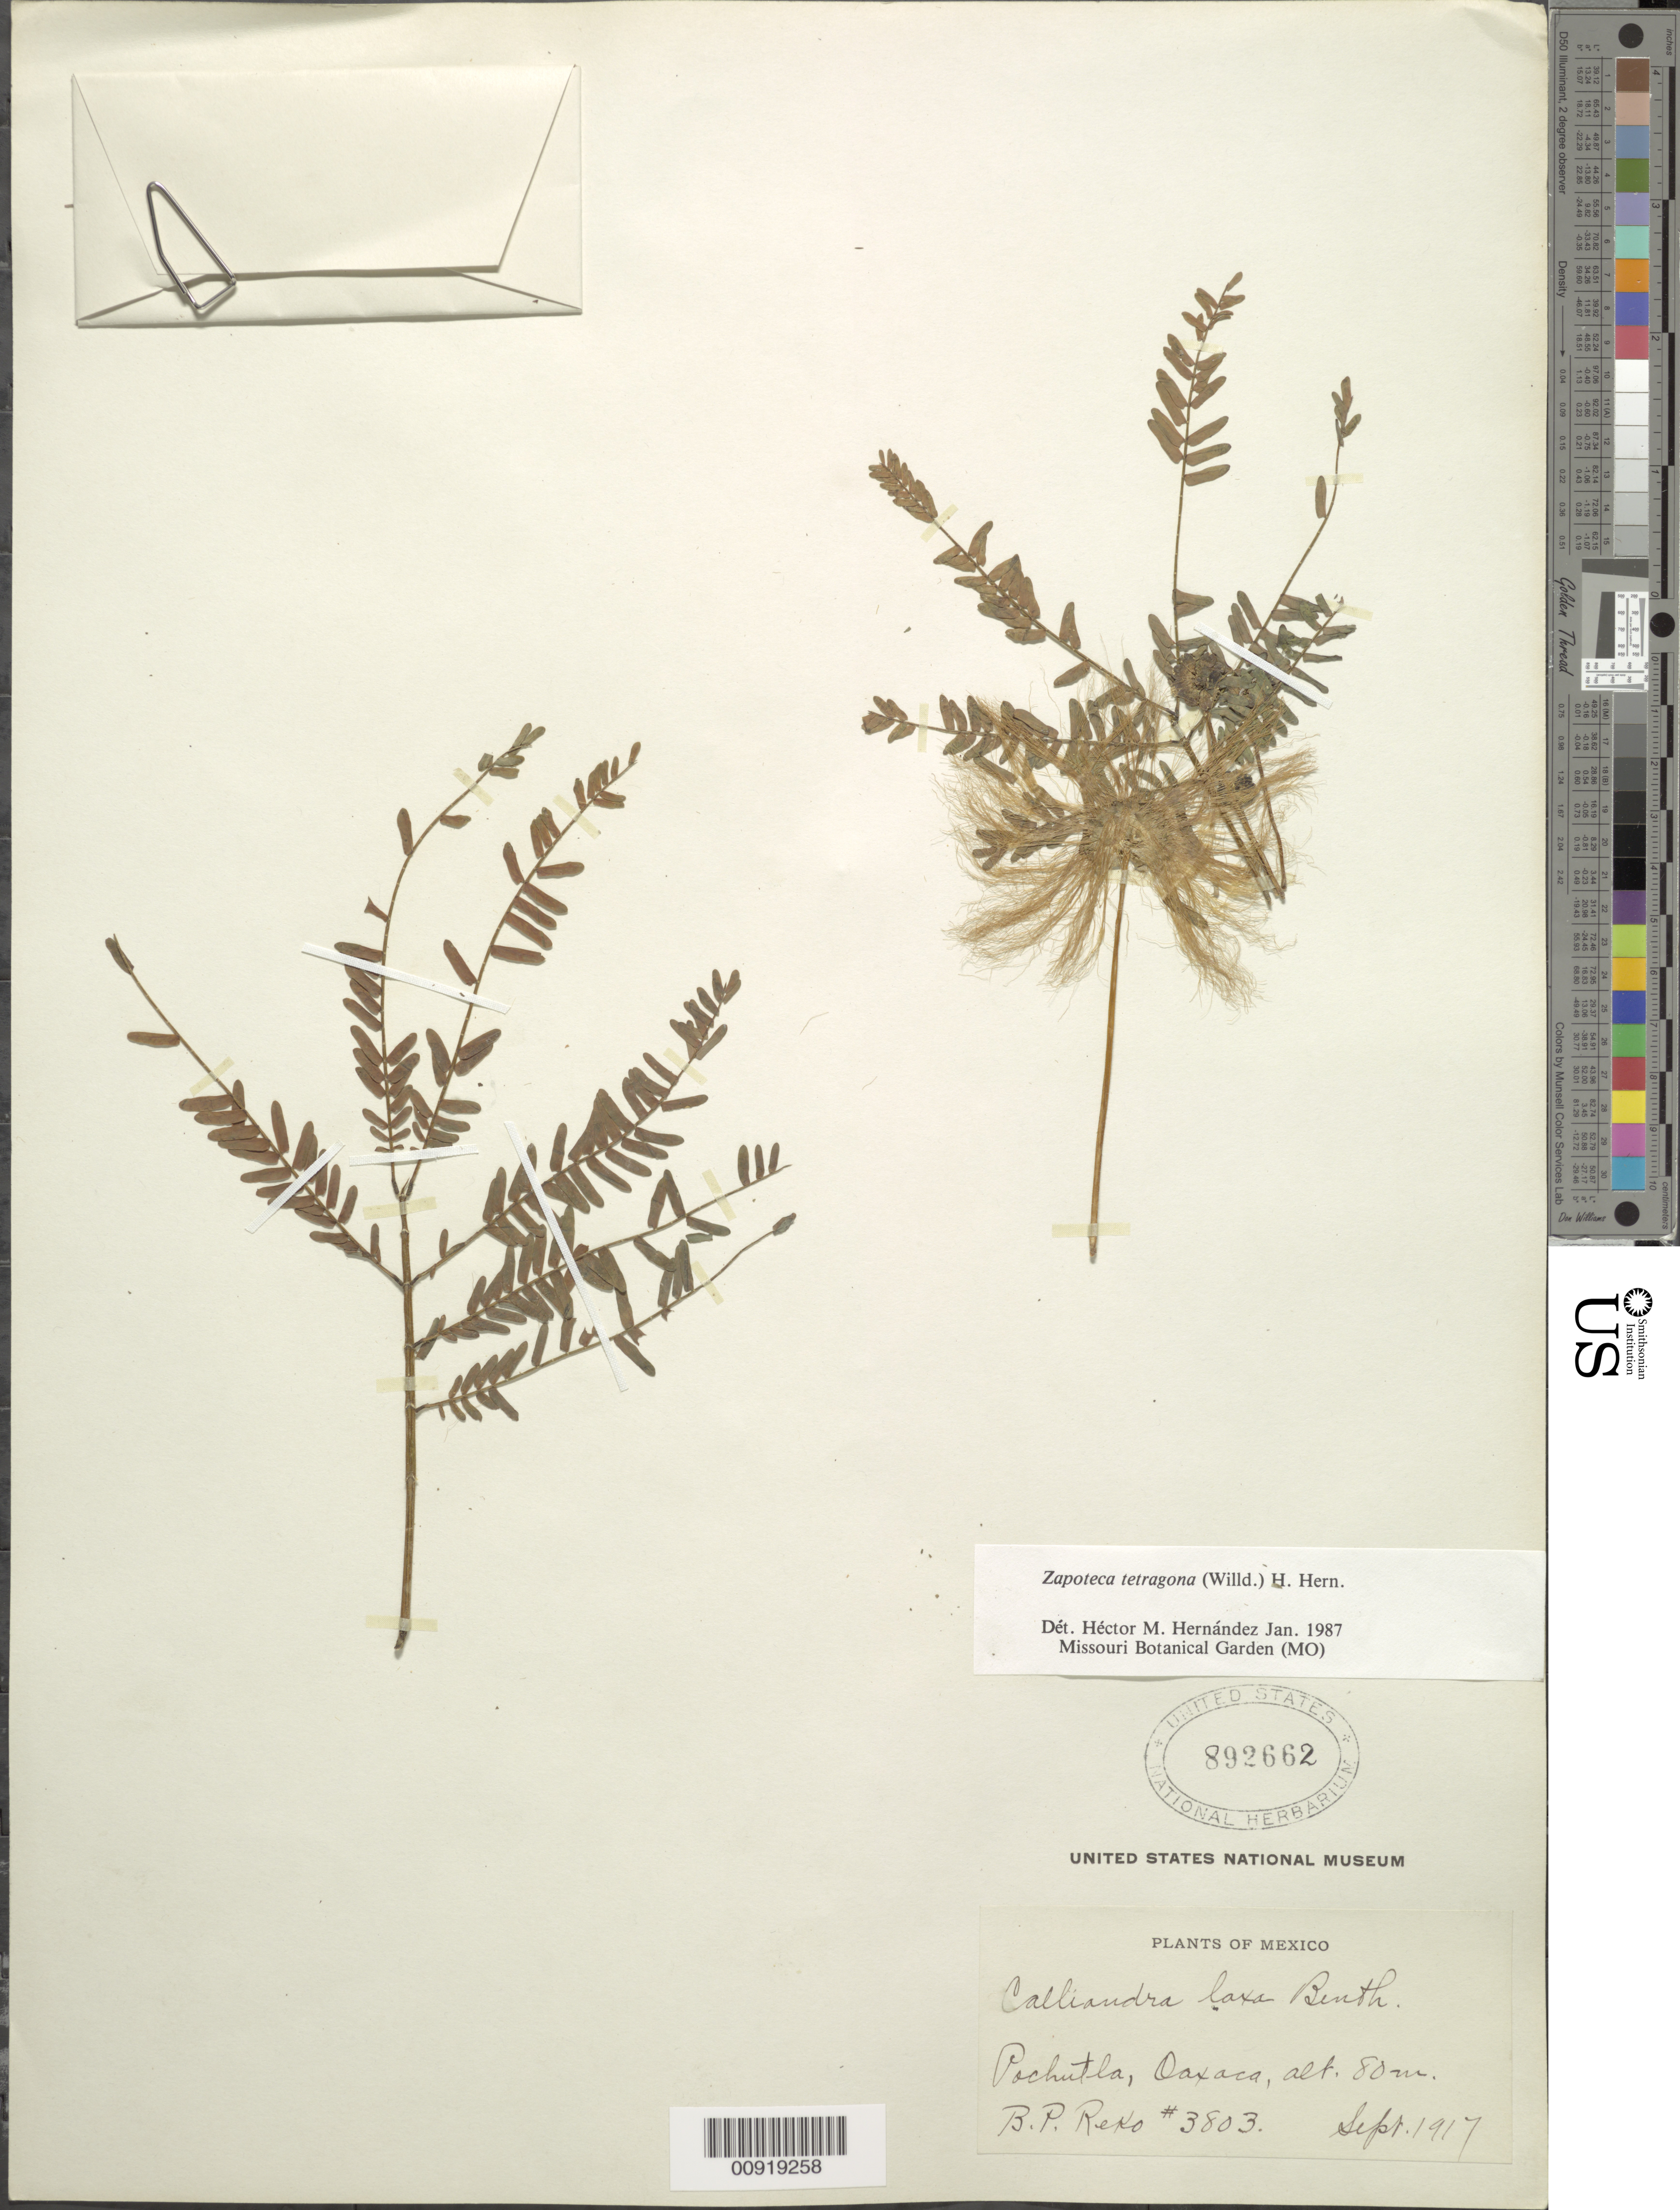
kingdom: Plantae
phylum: Tracheophyta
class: Magnoliopsida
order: Fabales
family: Fabaceae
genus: Zapoteca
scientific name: Zapoteca tetragona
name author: (Willd.) H.M. Hern.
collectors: B. P. Reko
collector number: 3803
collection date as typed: Sep 1917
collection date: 1917-09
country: Mexico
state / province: Oaxaca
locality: Pochutla, Oaxaca.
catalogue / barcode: US 892662